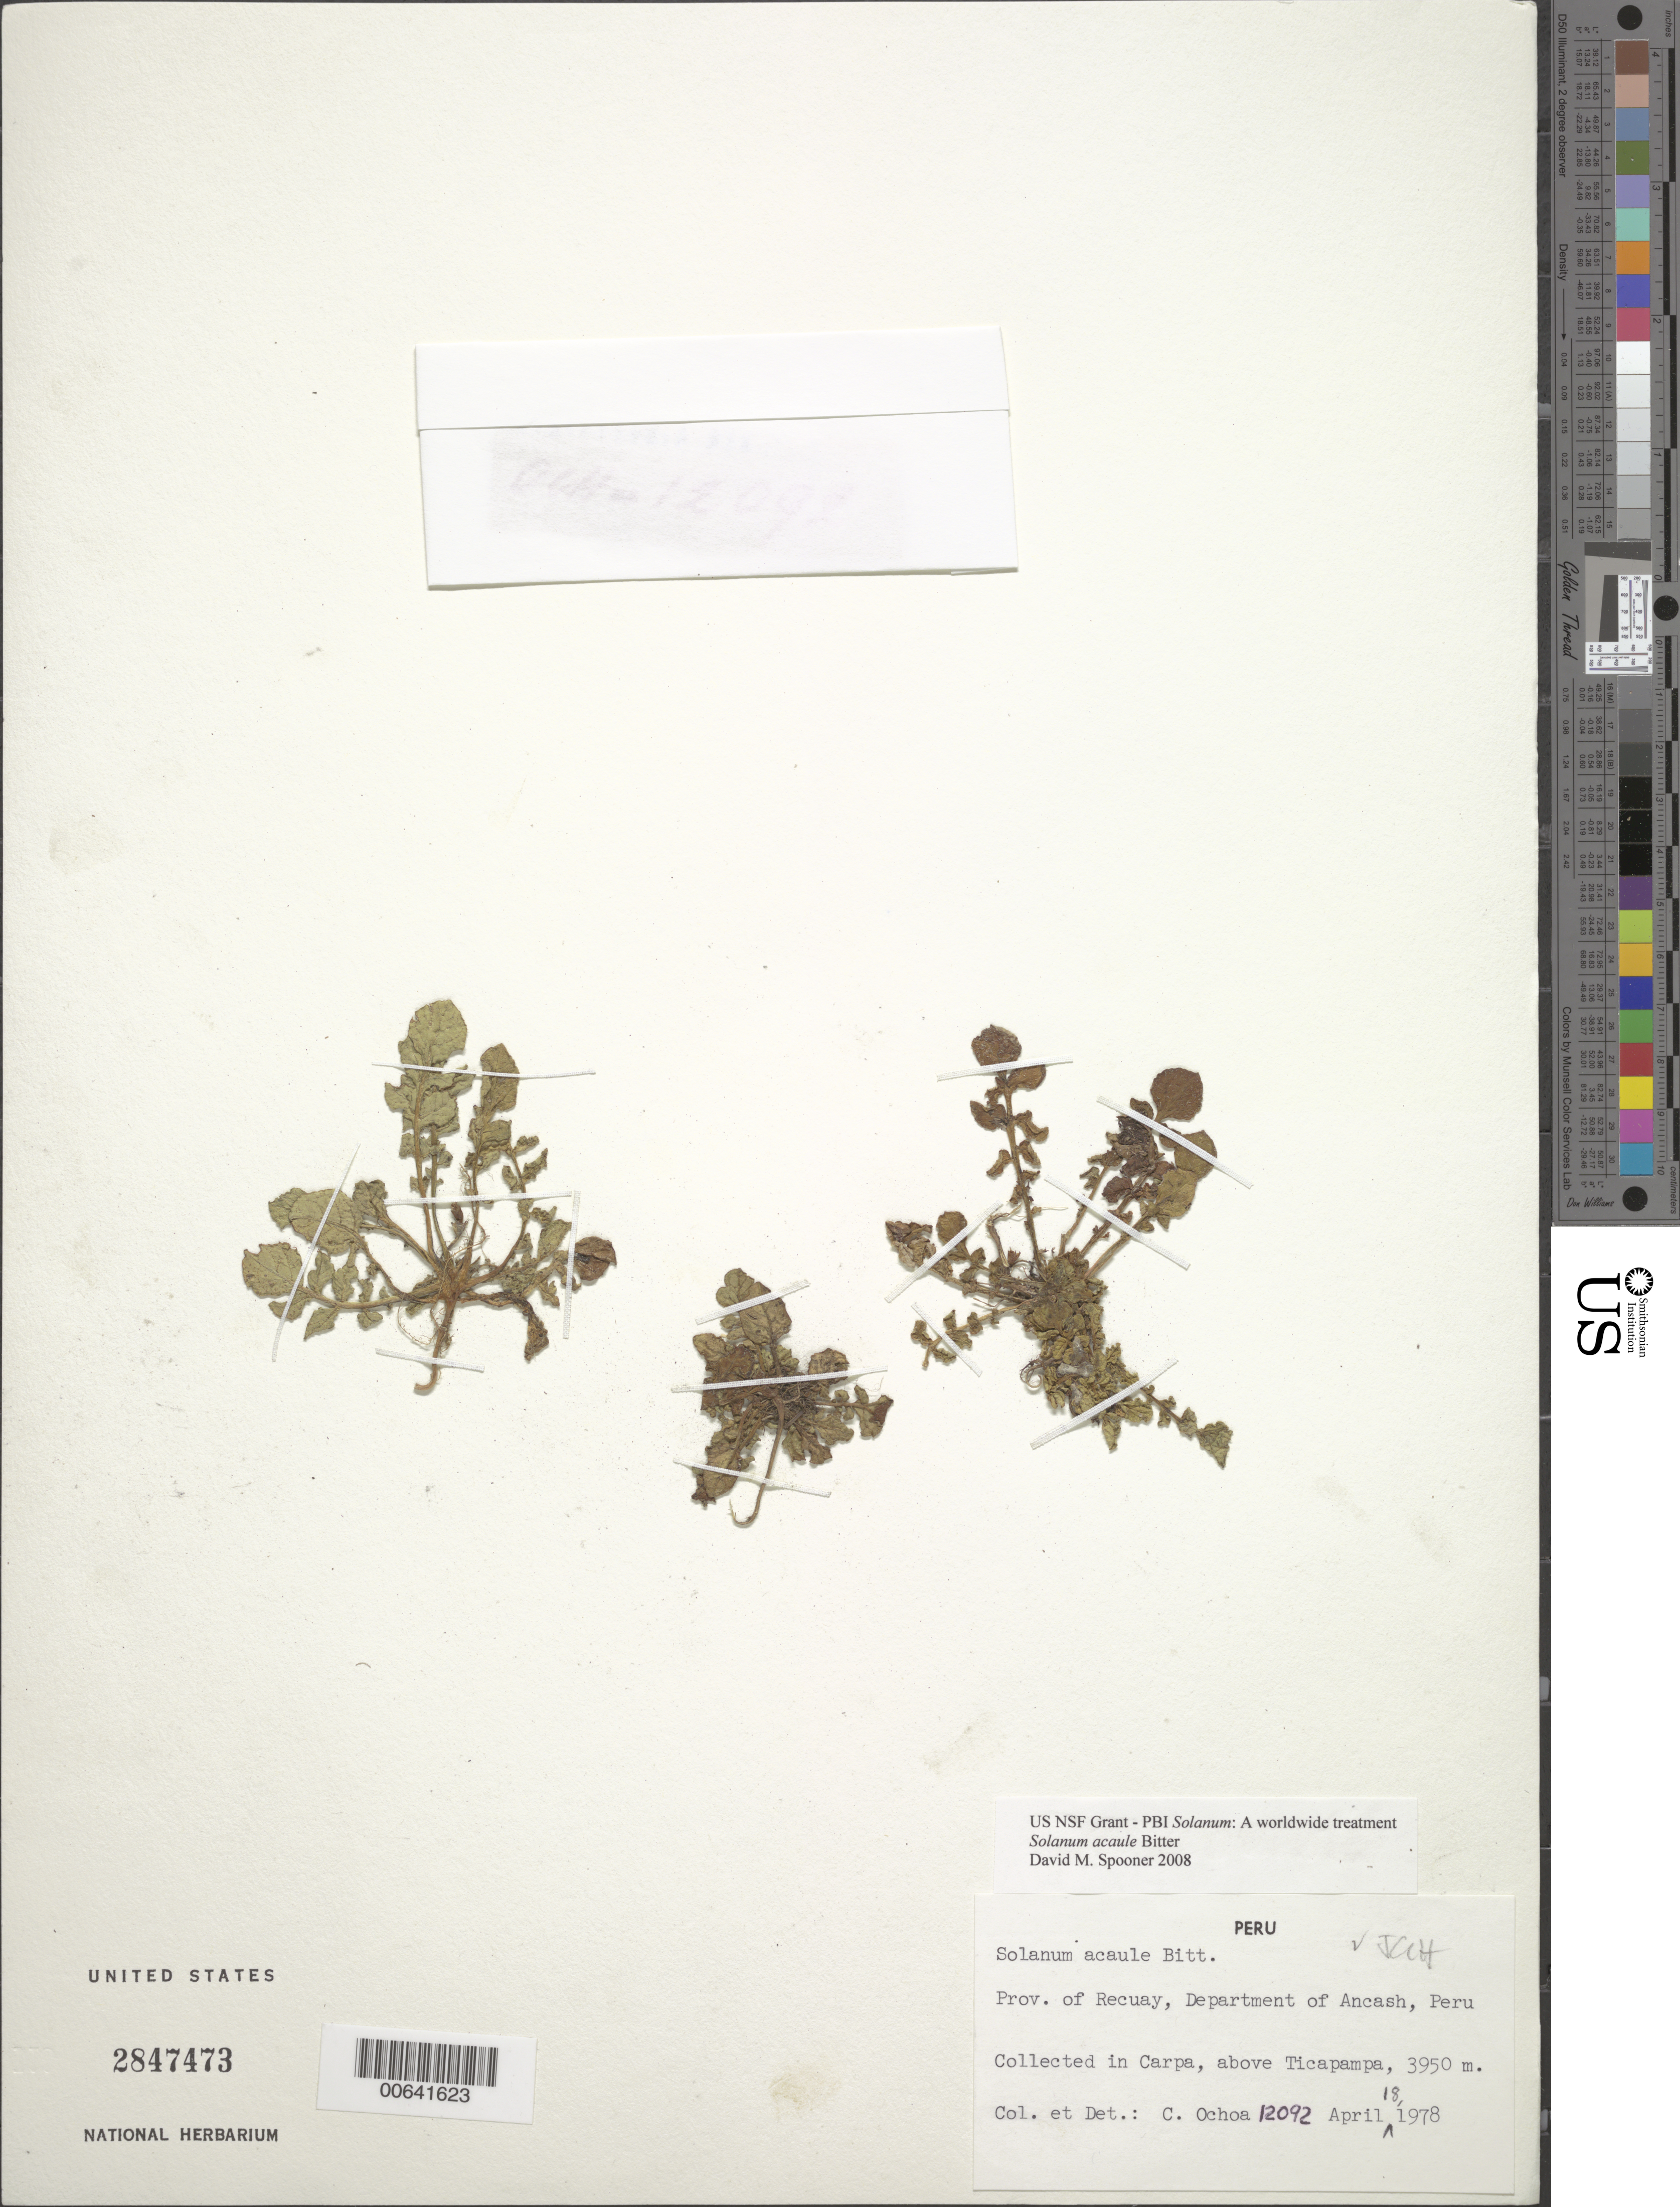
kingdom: Plantae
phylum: Tracheophyta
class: Magnoliopsida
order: Solanales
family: Solanaceae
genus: Solanum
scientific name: Solanum acaule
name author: Bitter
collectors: C. Ochoa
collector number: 12092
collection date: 1978-04-18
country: Peru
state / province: Ancash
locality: Prov. of Recuay, Department of Ancash. Carpa, above Ticapampa.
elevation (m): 3950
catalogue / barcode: US 2847473